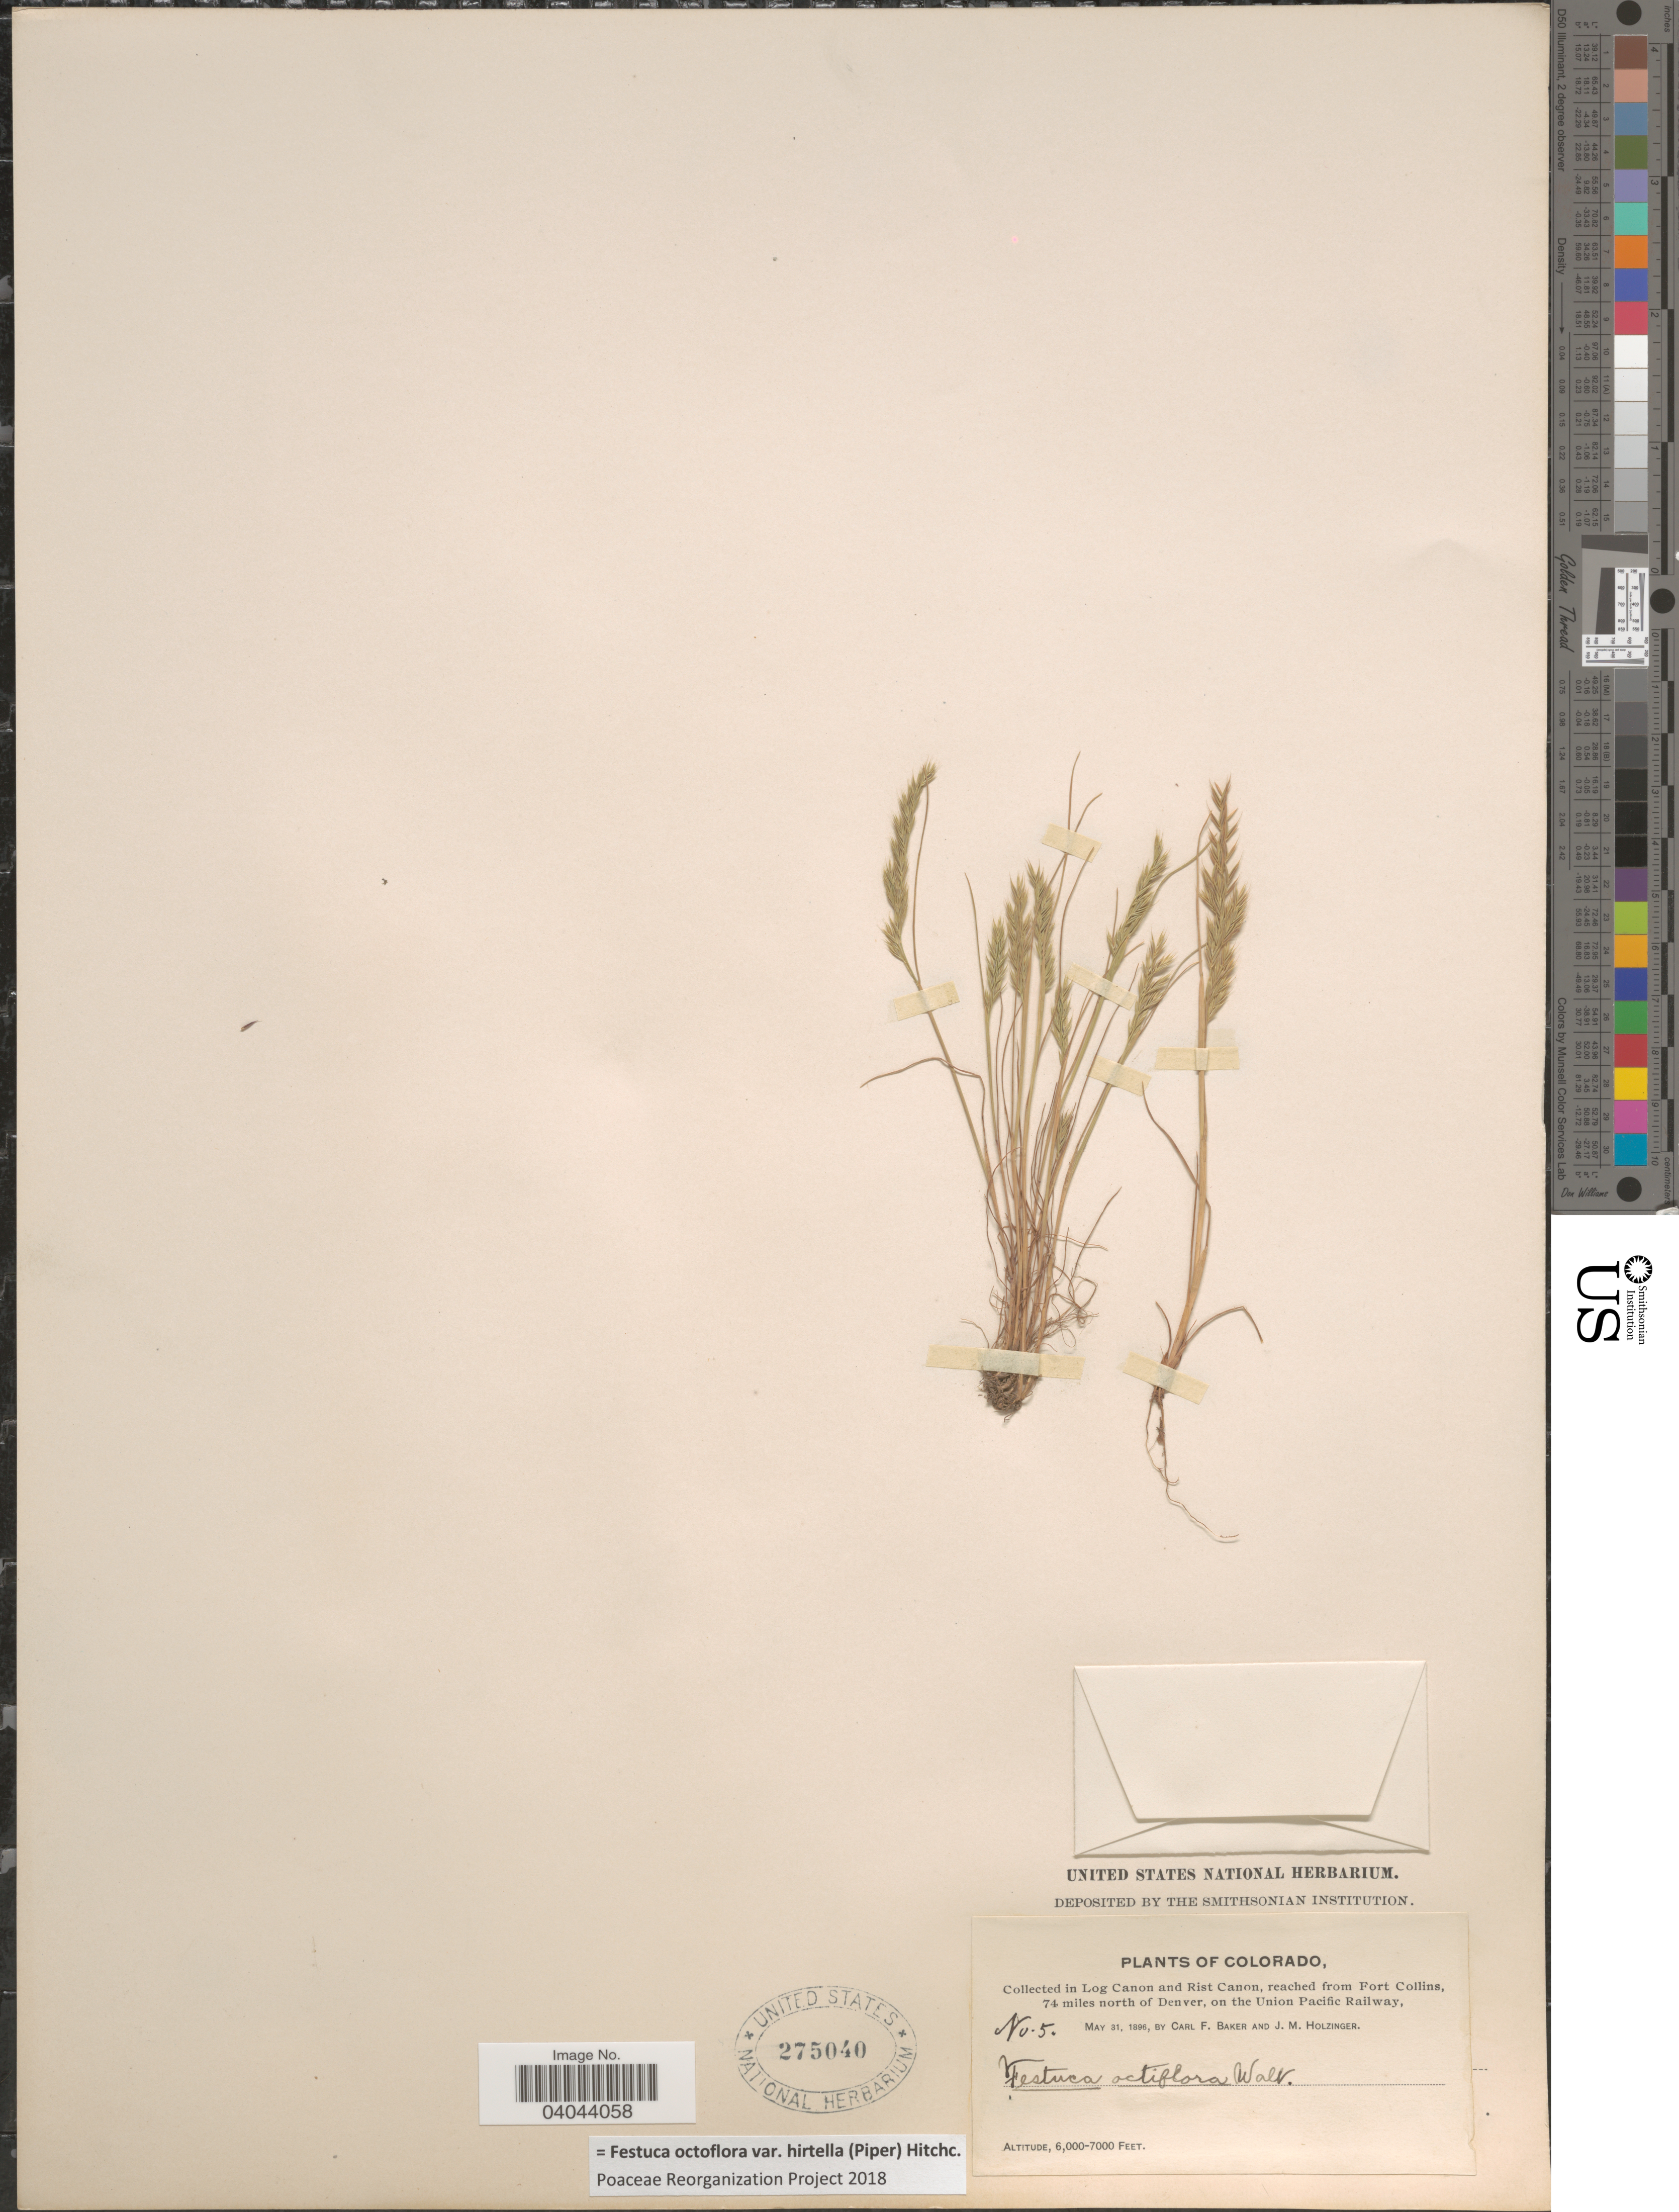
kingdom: Plantae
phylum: Tracheophyta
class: Liliopsida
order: Poales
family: Poaceae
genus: Festuca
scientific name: Festuca octoflora var. hirtella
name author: Piper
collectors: C. F. Baker & J. M. Holzinger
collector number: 5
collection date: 1896-05-31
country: United States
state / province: Colorado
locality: In Log Canon and Rist Canon, reached from Fort Collins, 74 miles north of Denver, on the Union Pacific Railway.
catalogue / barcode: US 275040